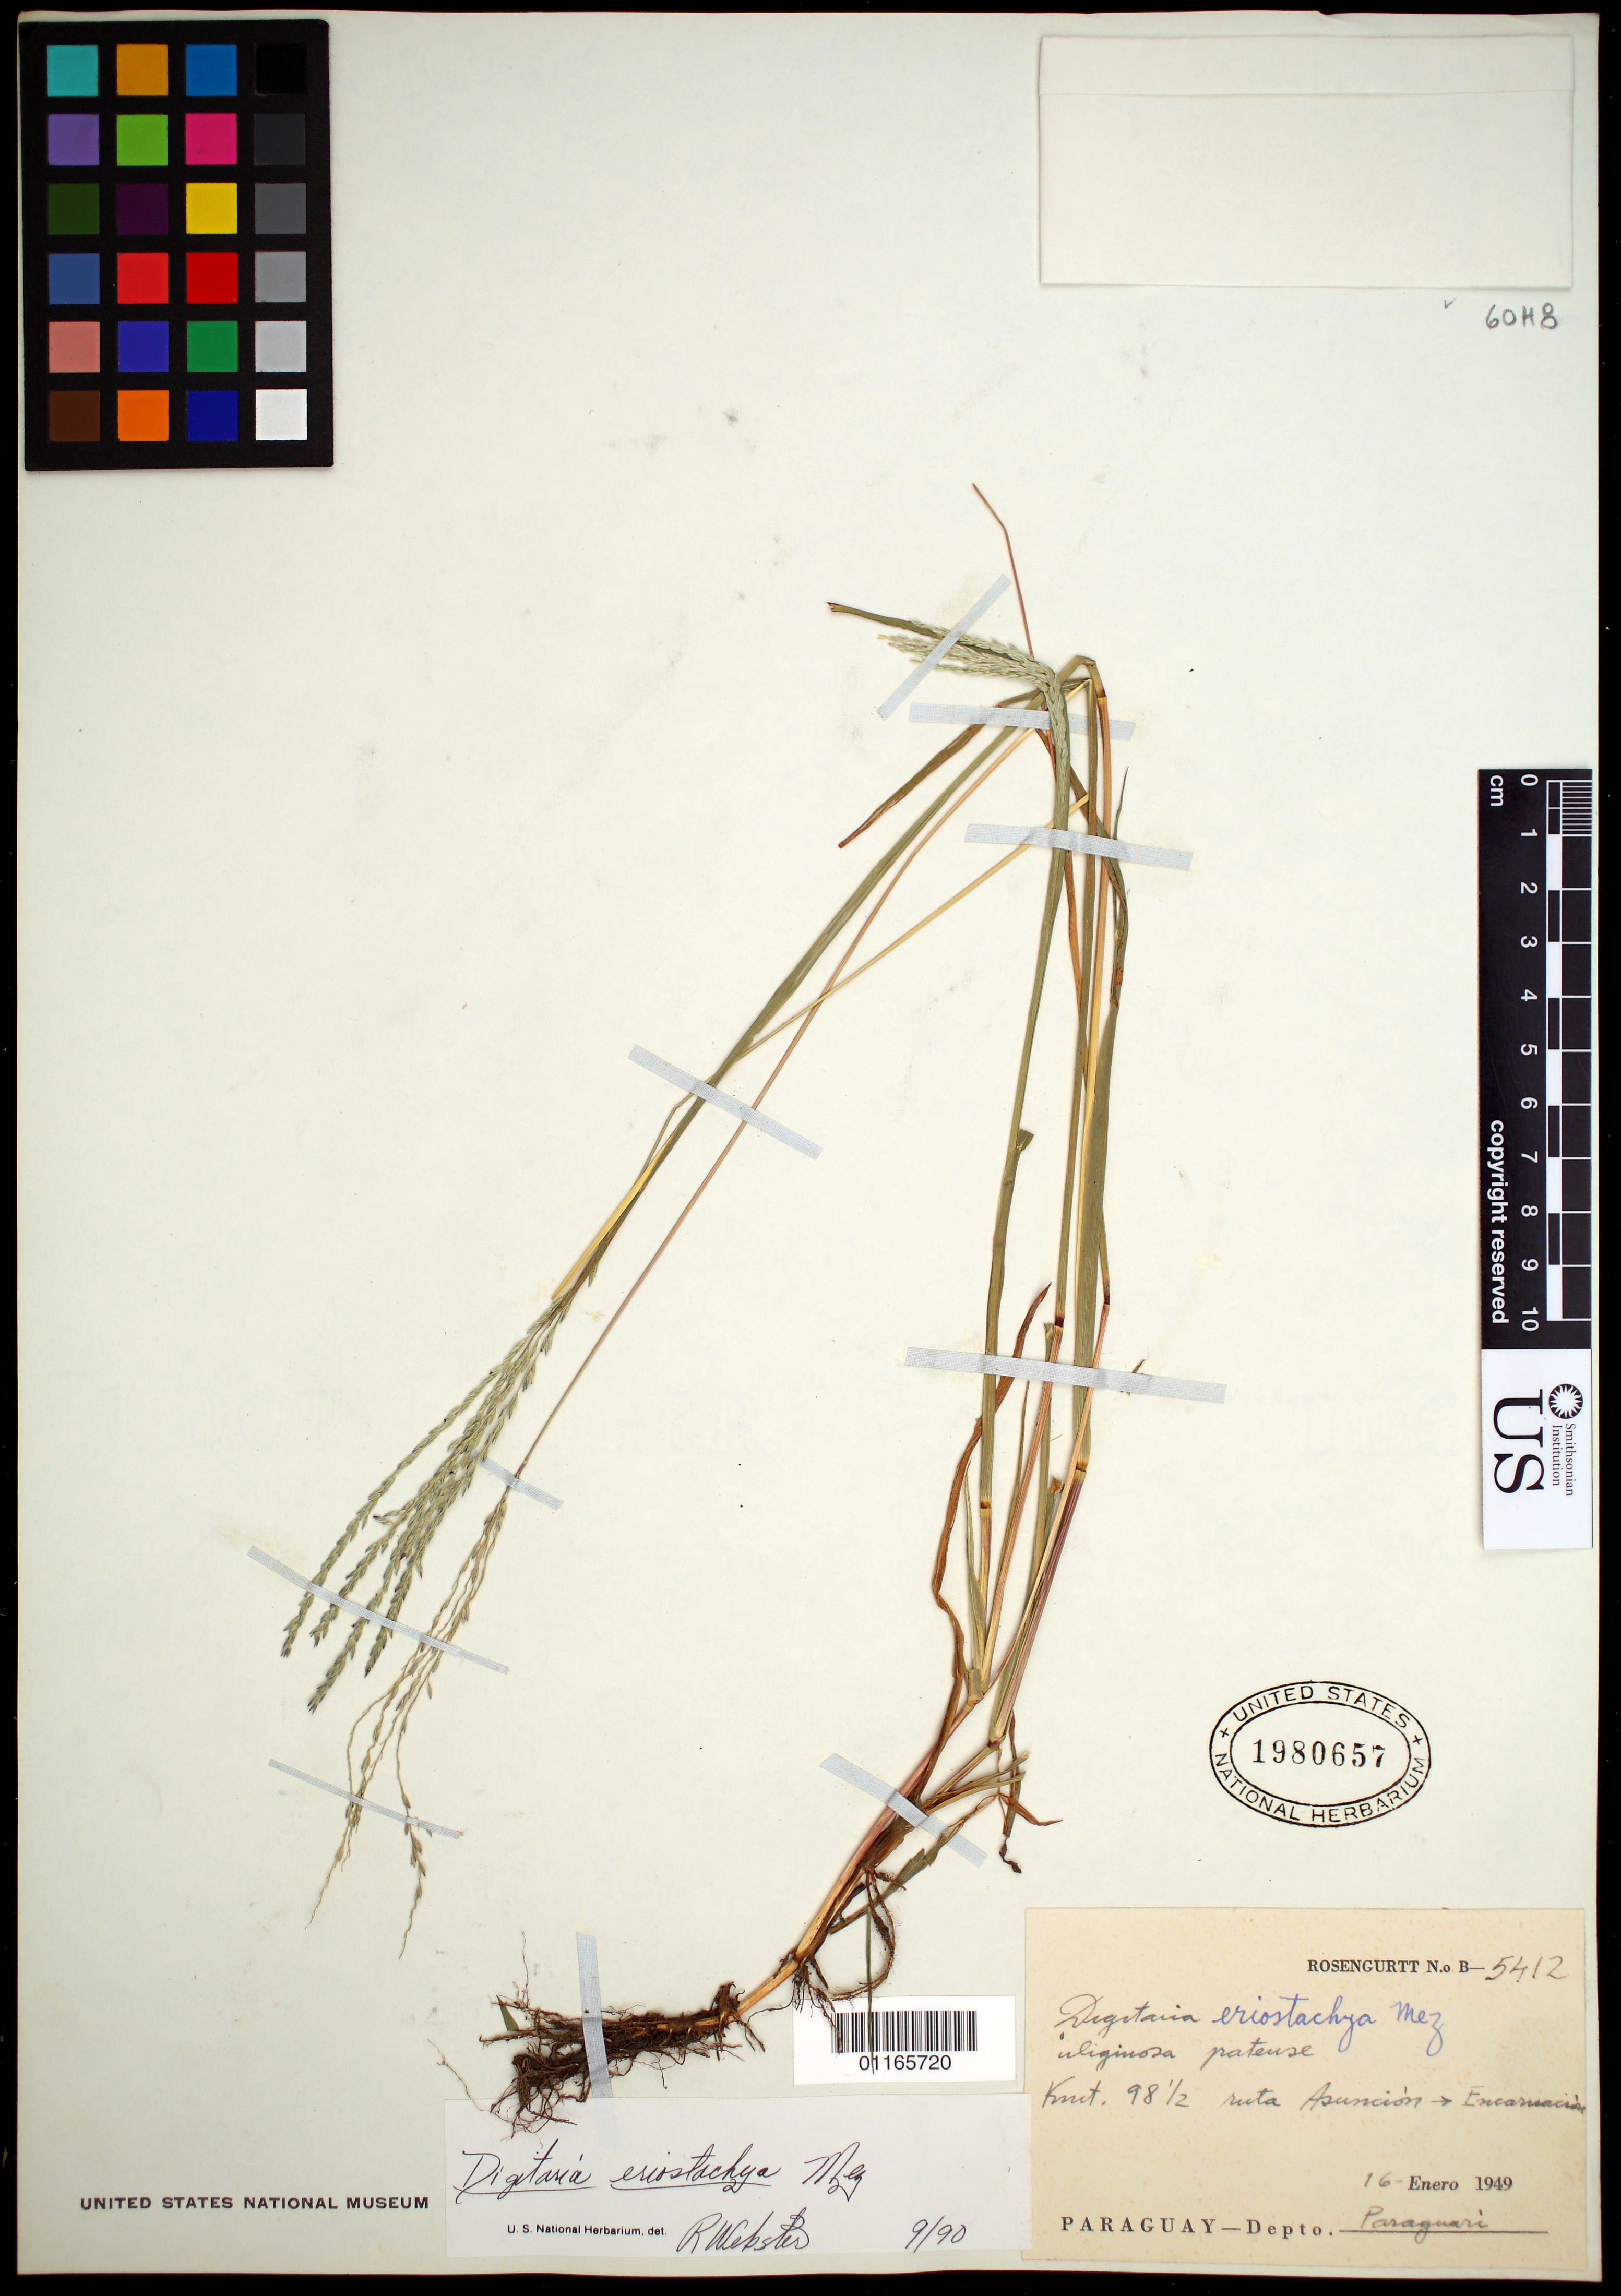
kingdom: Plantae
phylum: Tracheophyta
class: Liliopsida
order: Poales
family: Poaceae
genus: Digitaria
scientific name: Digitaria eriostachya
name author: Mez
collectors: B. Rosengurtt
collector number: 5412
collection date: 1949-01-16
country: Paraguay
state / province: Paraguarí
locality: Kmt. 98 1/2 ruta Asuncion -> Encarnacion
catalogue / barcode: US 1980657